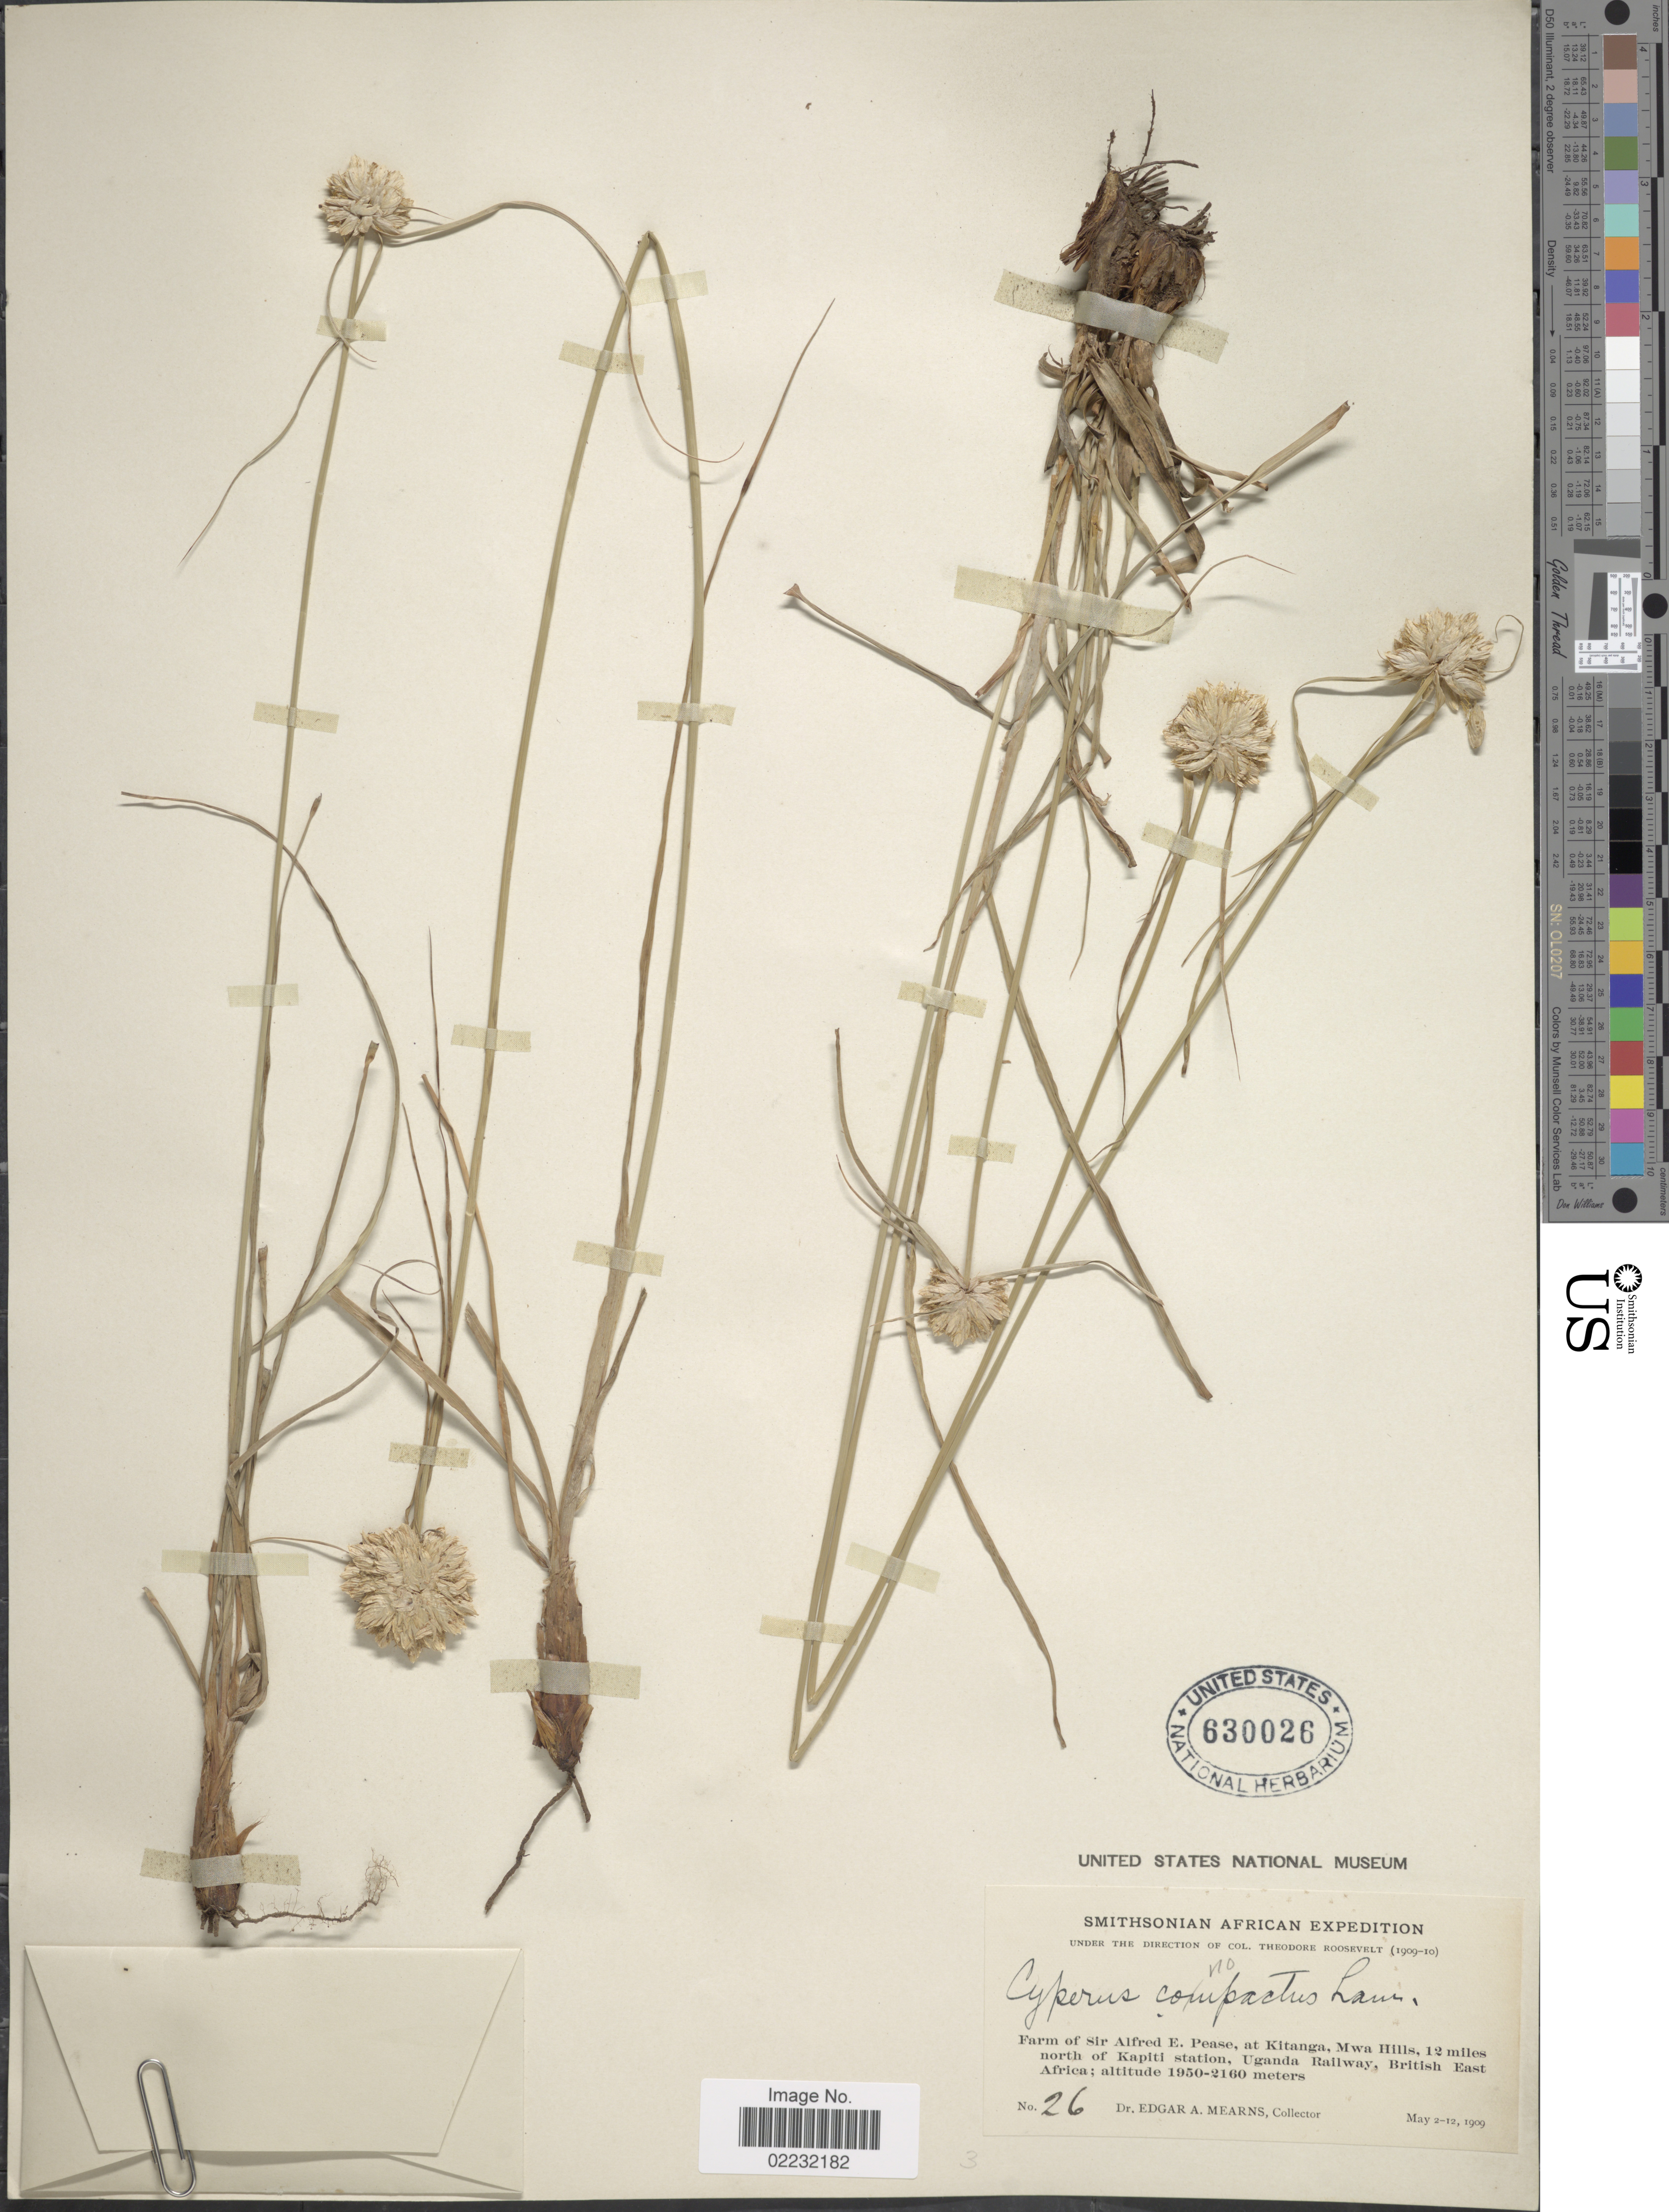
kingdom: Plantae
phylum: Tracheophyta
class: Liliopsida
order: Poales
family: Cyperaceae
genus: Cyperus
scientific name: Cyperus obtusiflorus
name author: Vahl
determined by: Strong, Mark T., (BOT), Smithsonian Institution - National Museum of Natural History (UNITED STATES)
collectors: E. A. Mearns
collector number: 26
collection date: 1909-05-02/1909-05-12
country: Uganda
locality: Farm of Sir Alfred E. Pease, at Kitanga, Mwa Hills, 12 miles north of Kapiti Station, Uganda Railway, British East Africa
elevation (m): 1950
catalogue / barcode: US 630026